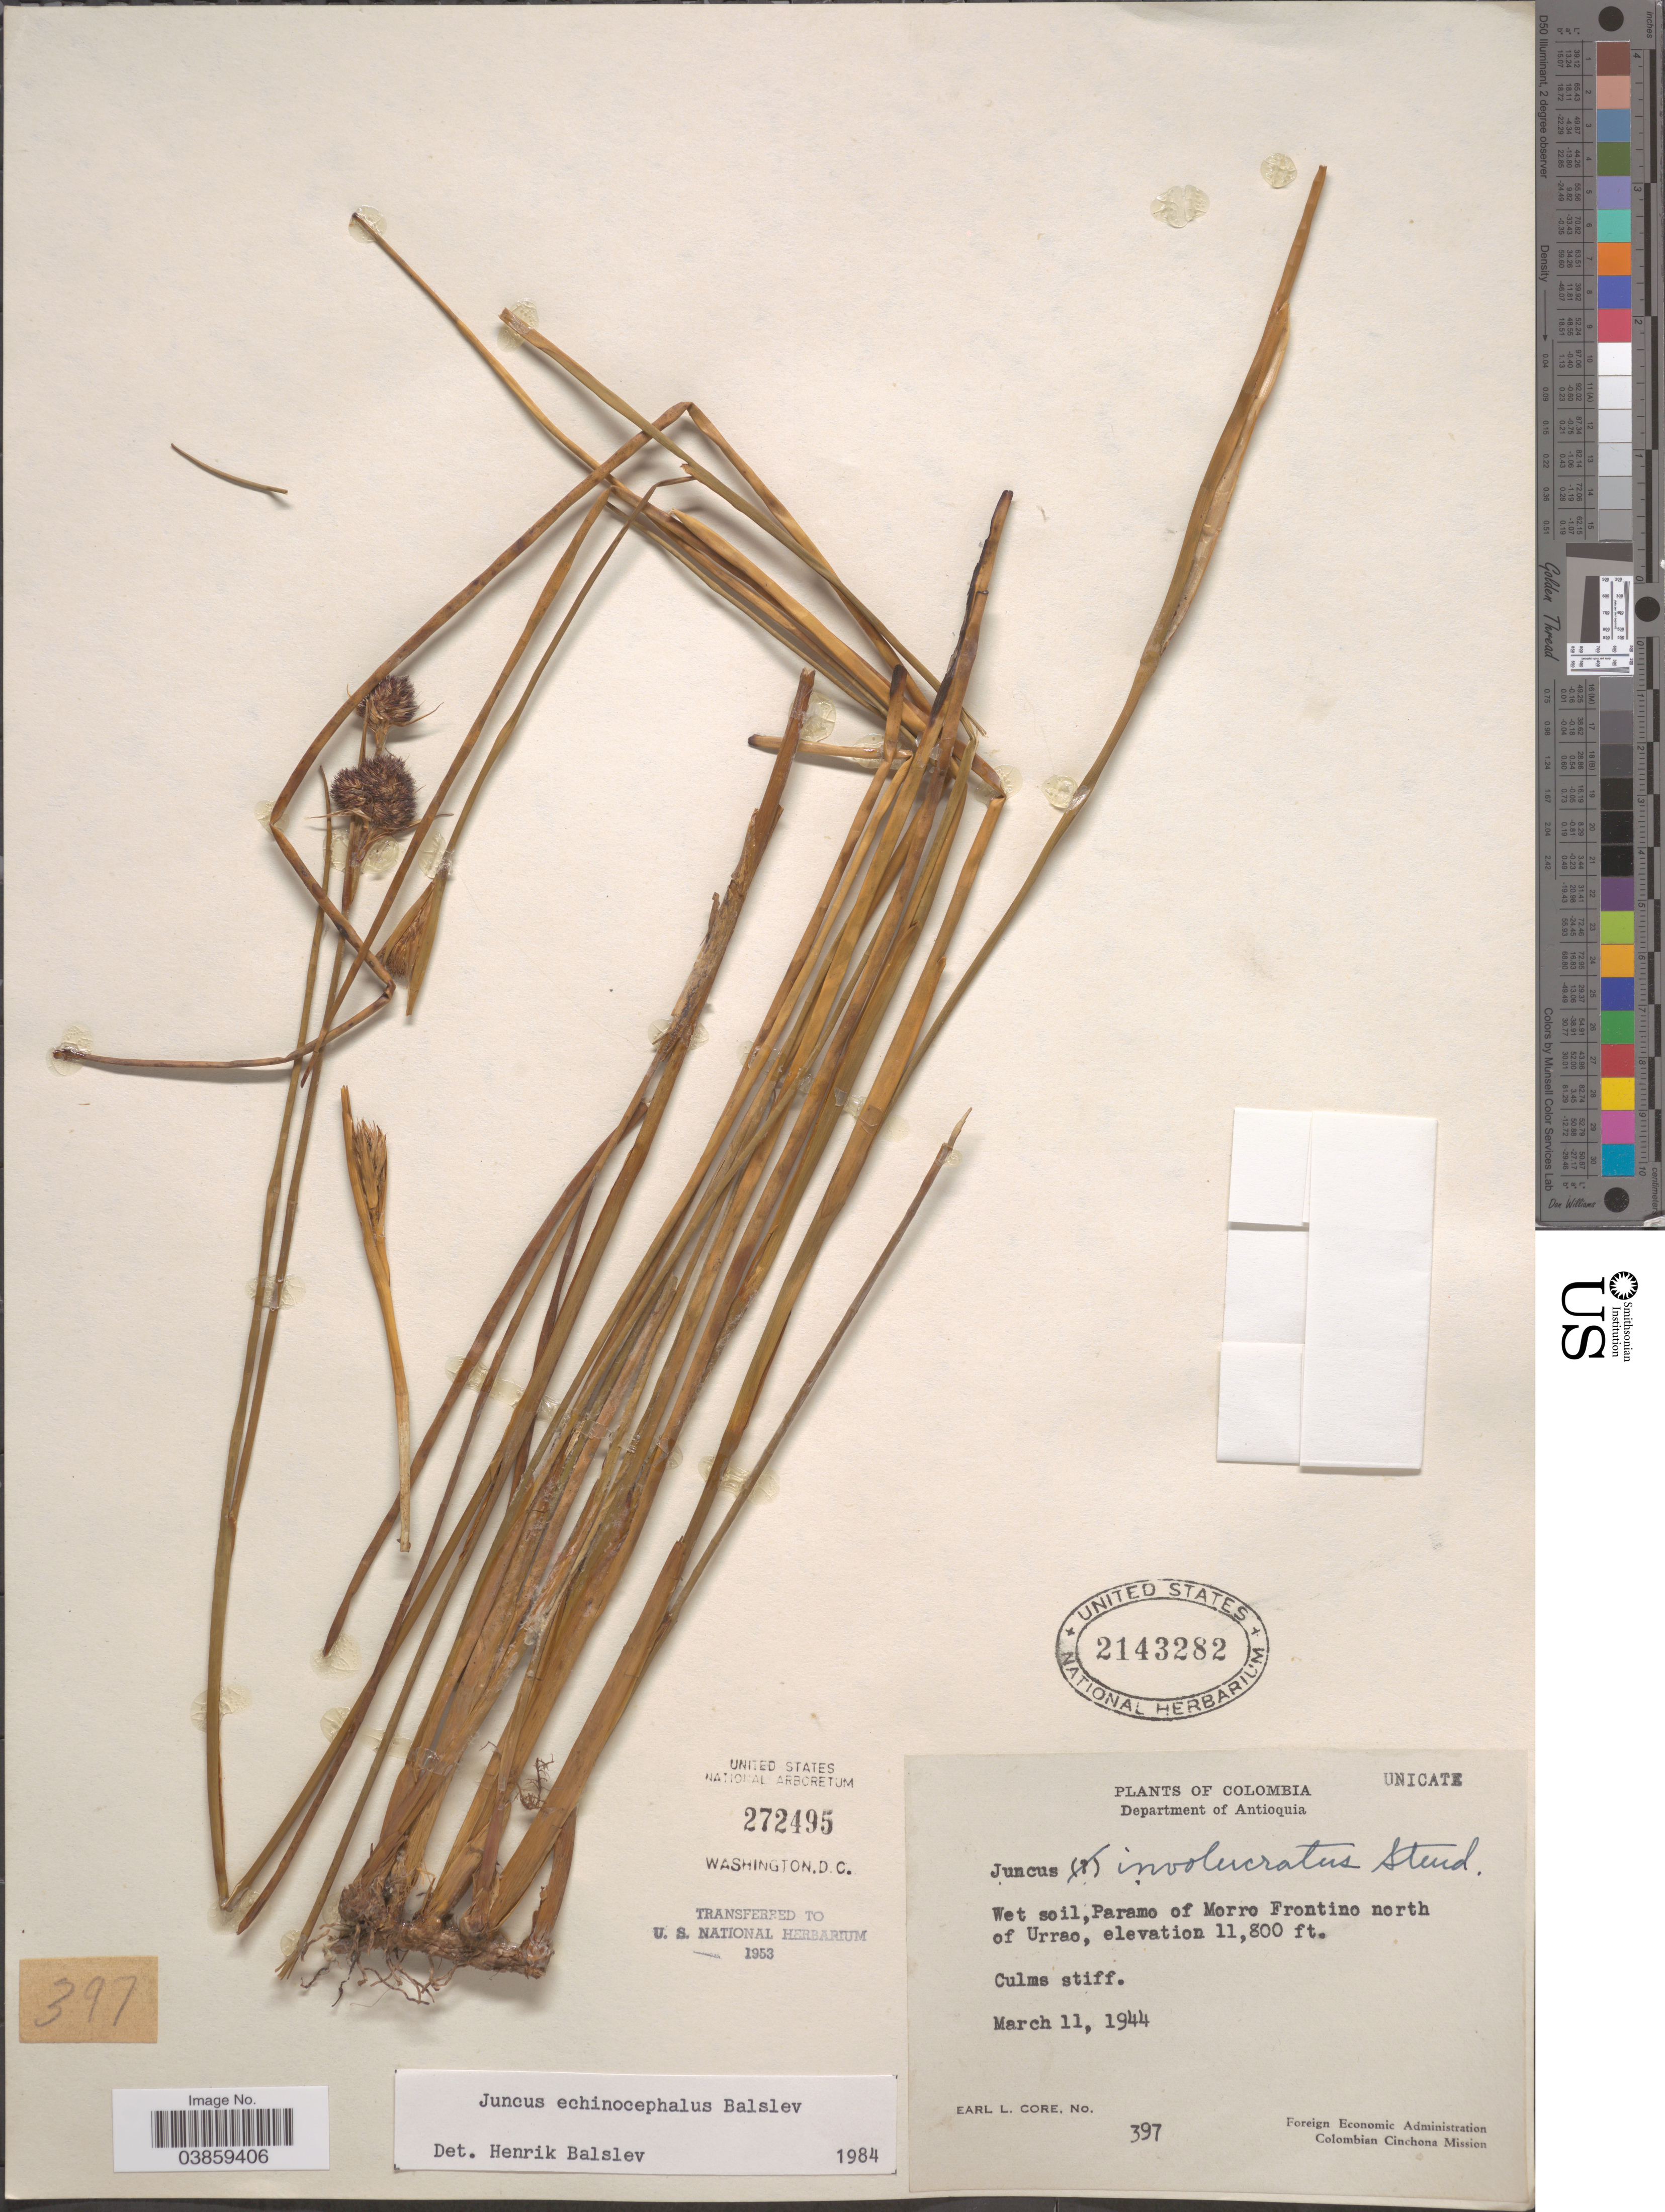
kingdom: Plantae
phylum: Tracheophyta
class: Liliopsida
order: Poales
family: Juncaceae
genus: Juncus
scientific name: Juncus echinocephalus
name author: Balslev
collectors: E. L. Core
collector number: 397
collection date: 1944-03-11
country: Colombia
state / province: Antioquia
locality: Department of Antioquia. Wet soil, Paramo of Morro Frontino north of Urrao.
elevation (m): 3597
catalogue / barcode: US 2143282